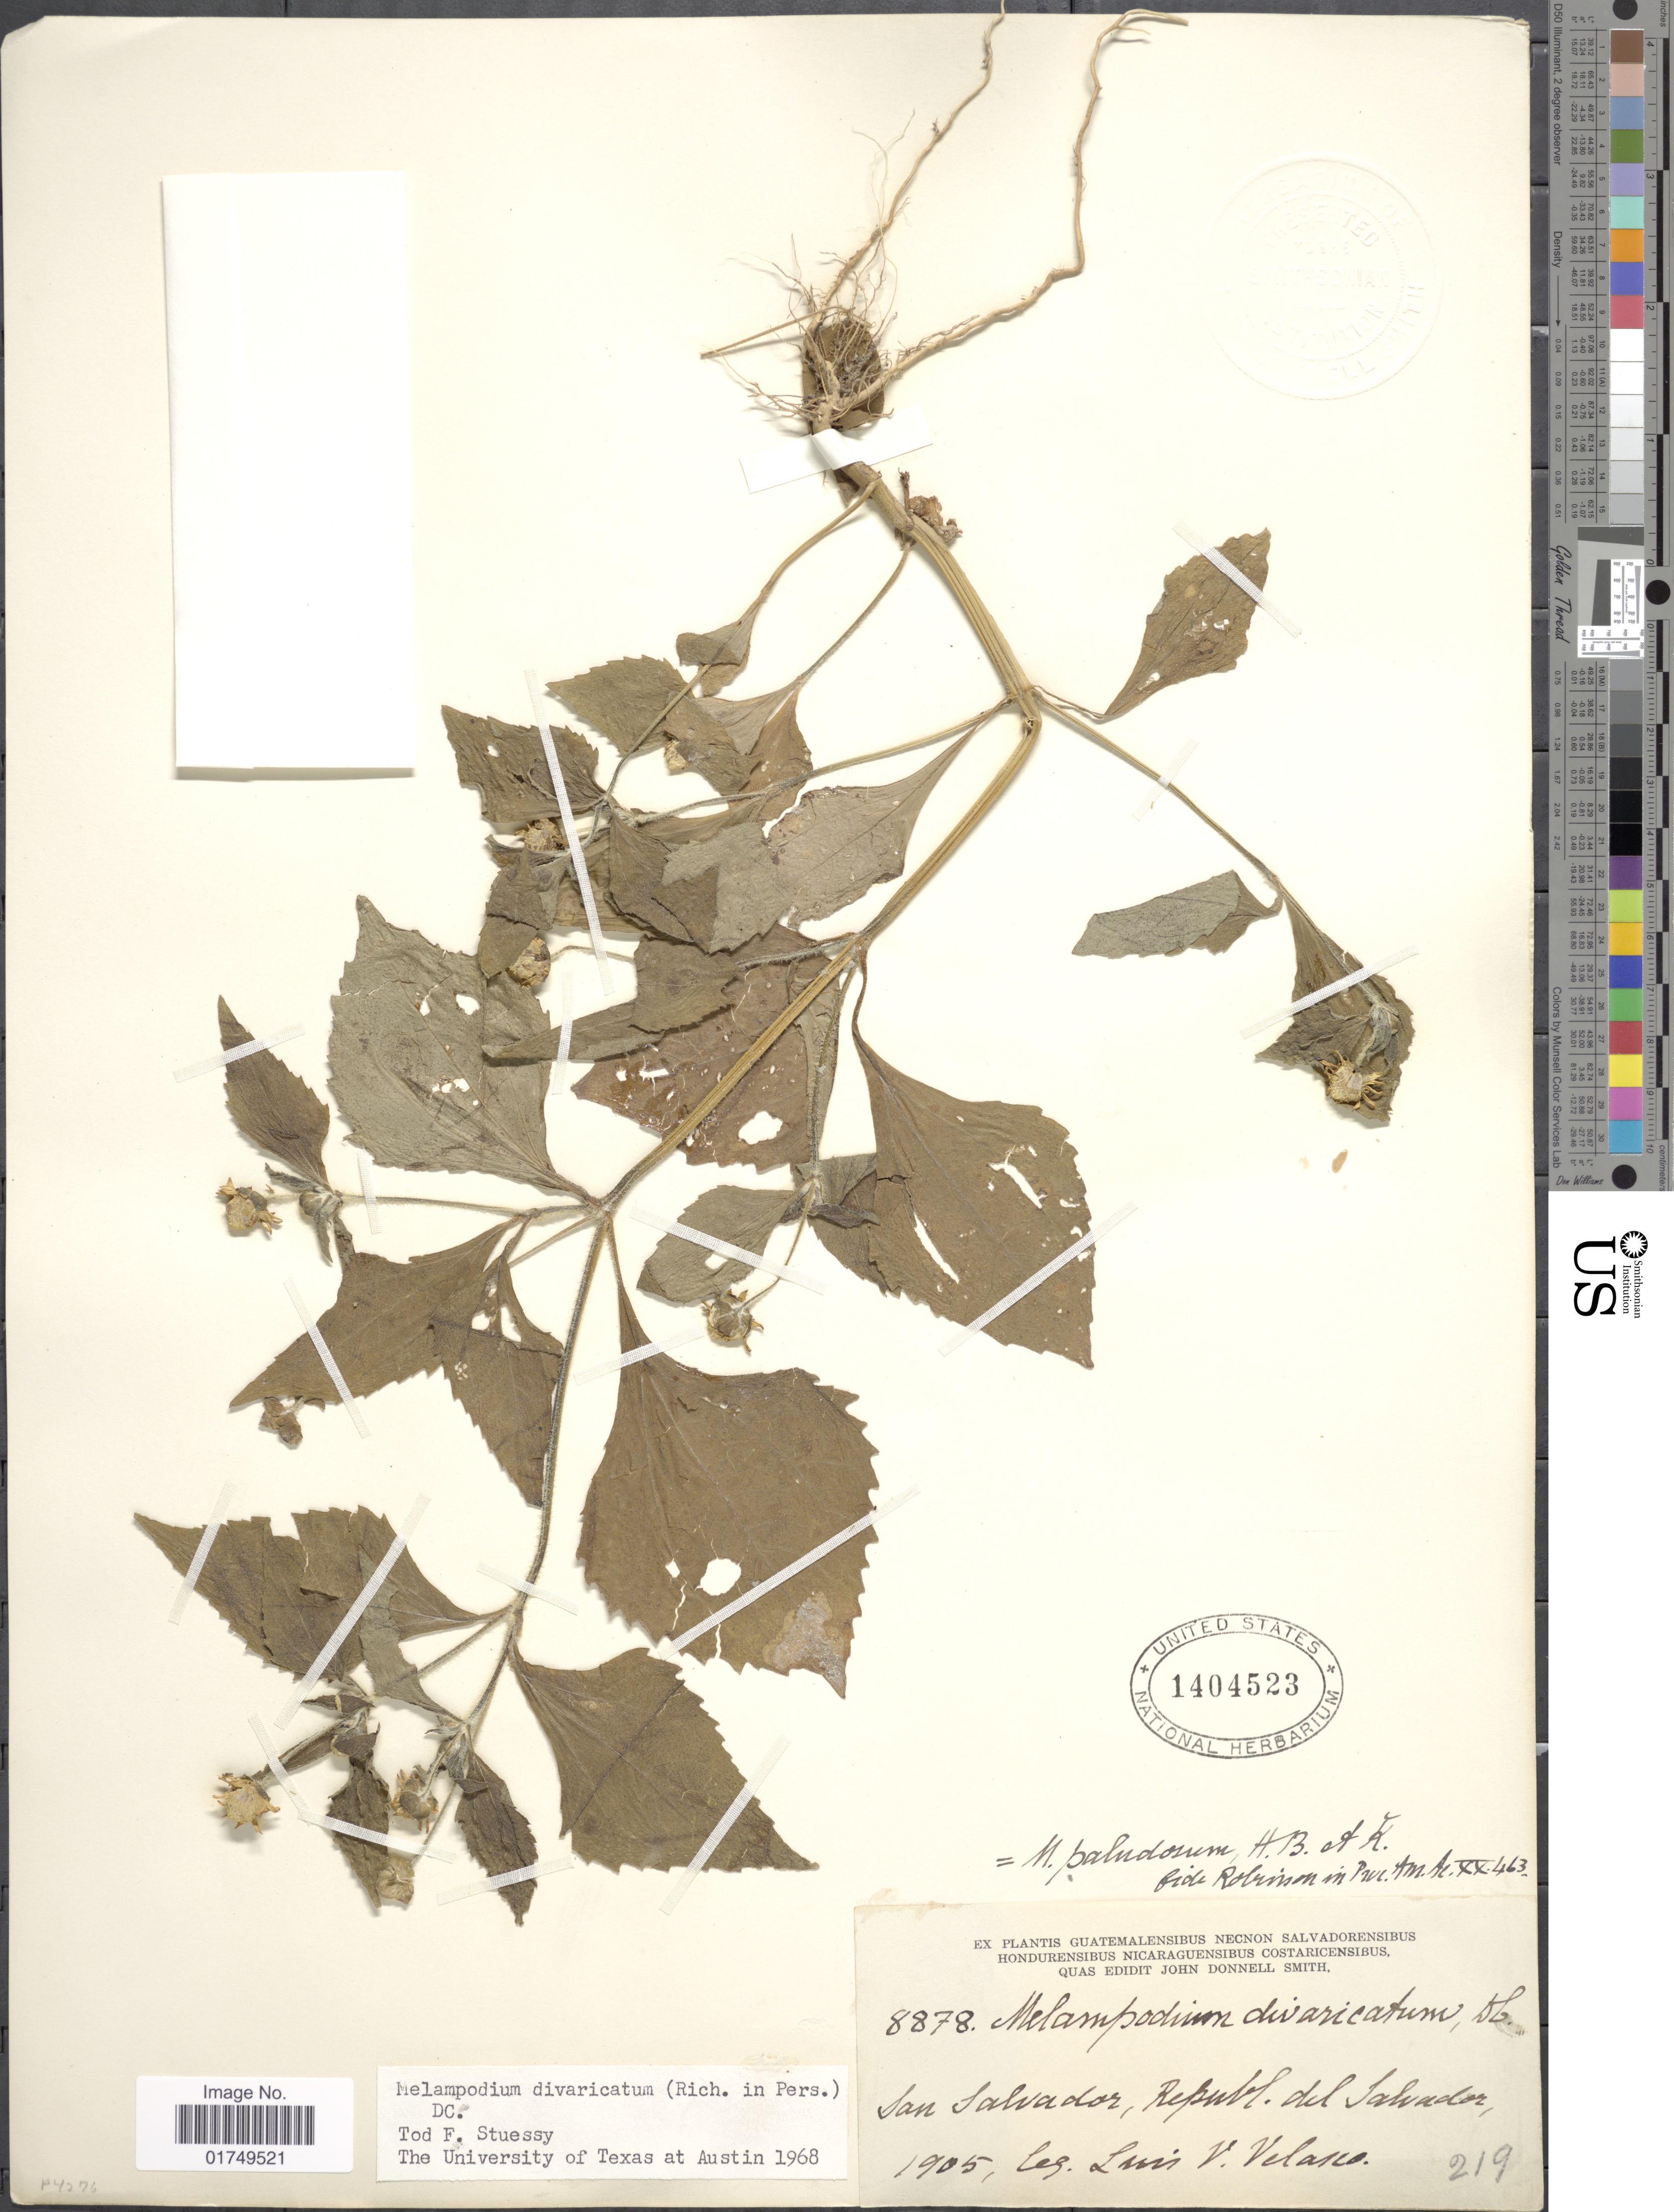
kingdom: Plantae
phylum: Tracheophyta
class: Magnoliopsida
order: Asterales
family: Asteraceae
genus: Melampodium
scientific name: Melampodium divaricatum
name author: (Rich.) DC.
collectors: L. Velasco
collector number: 8878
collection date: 1905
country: El Salvador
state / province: San Salvador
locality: San Salvador, Republ. del Salvador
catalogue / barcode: US 1404523